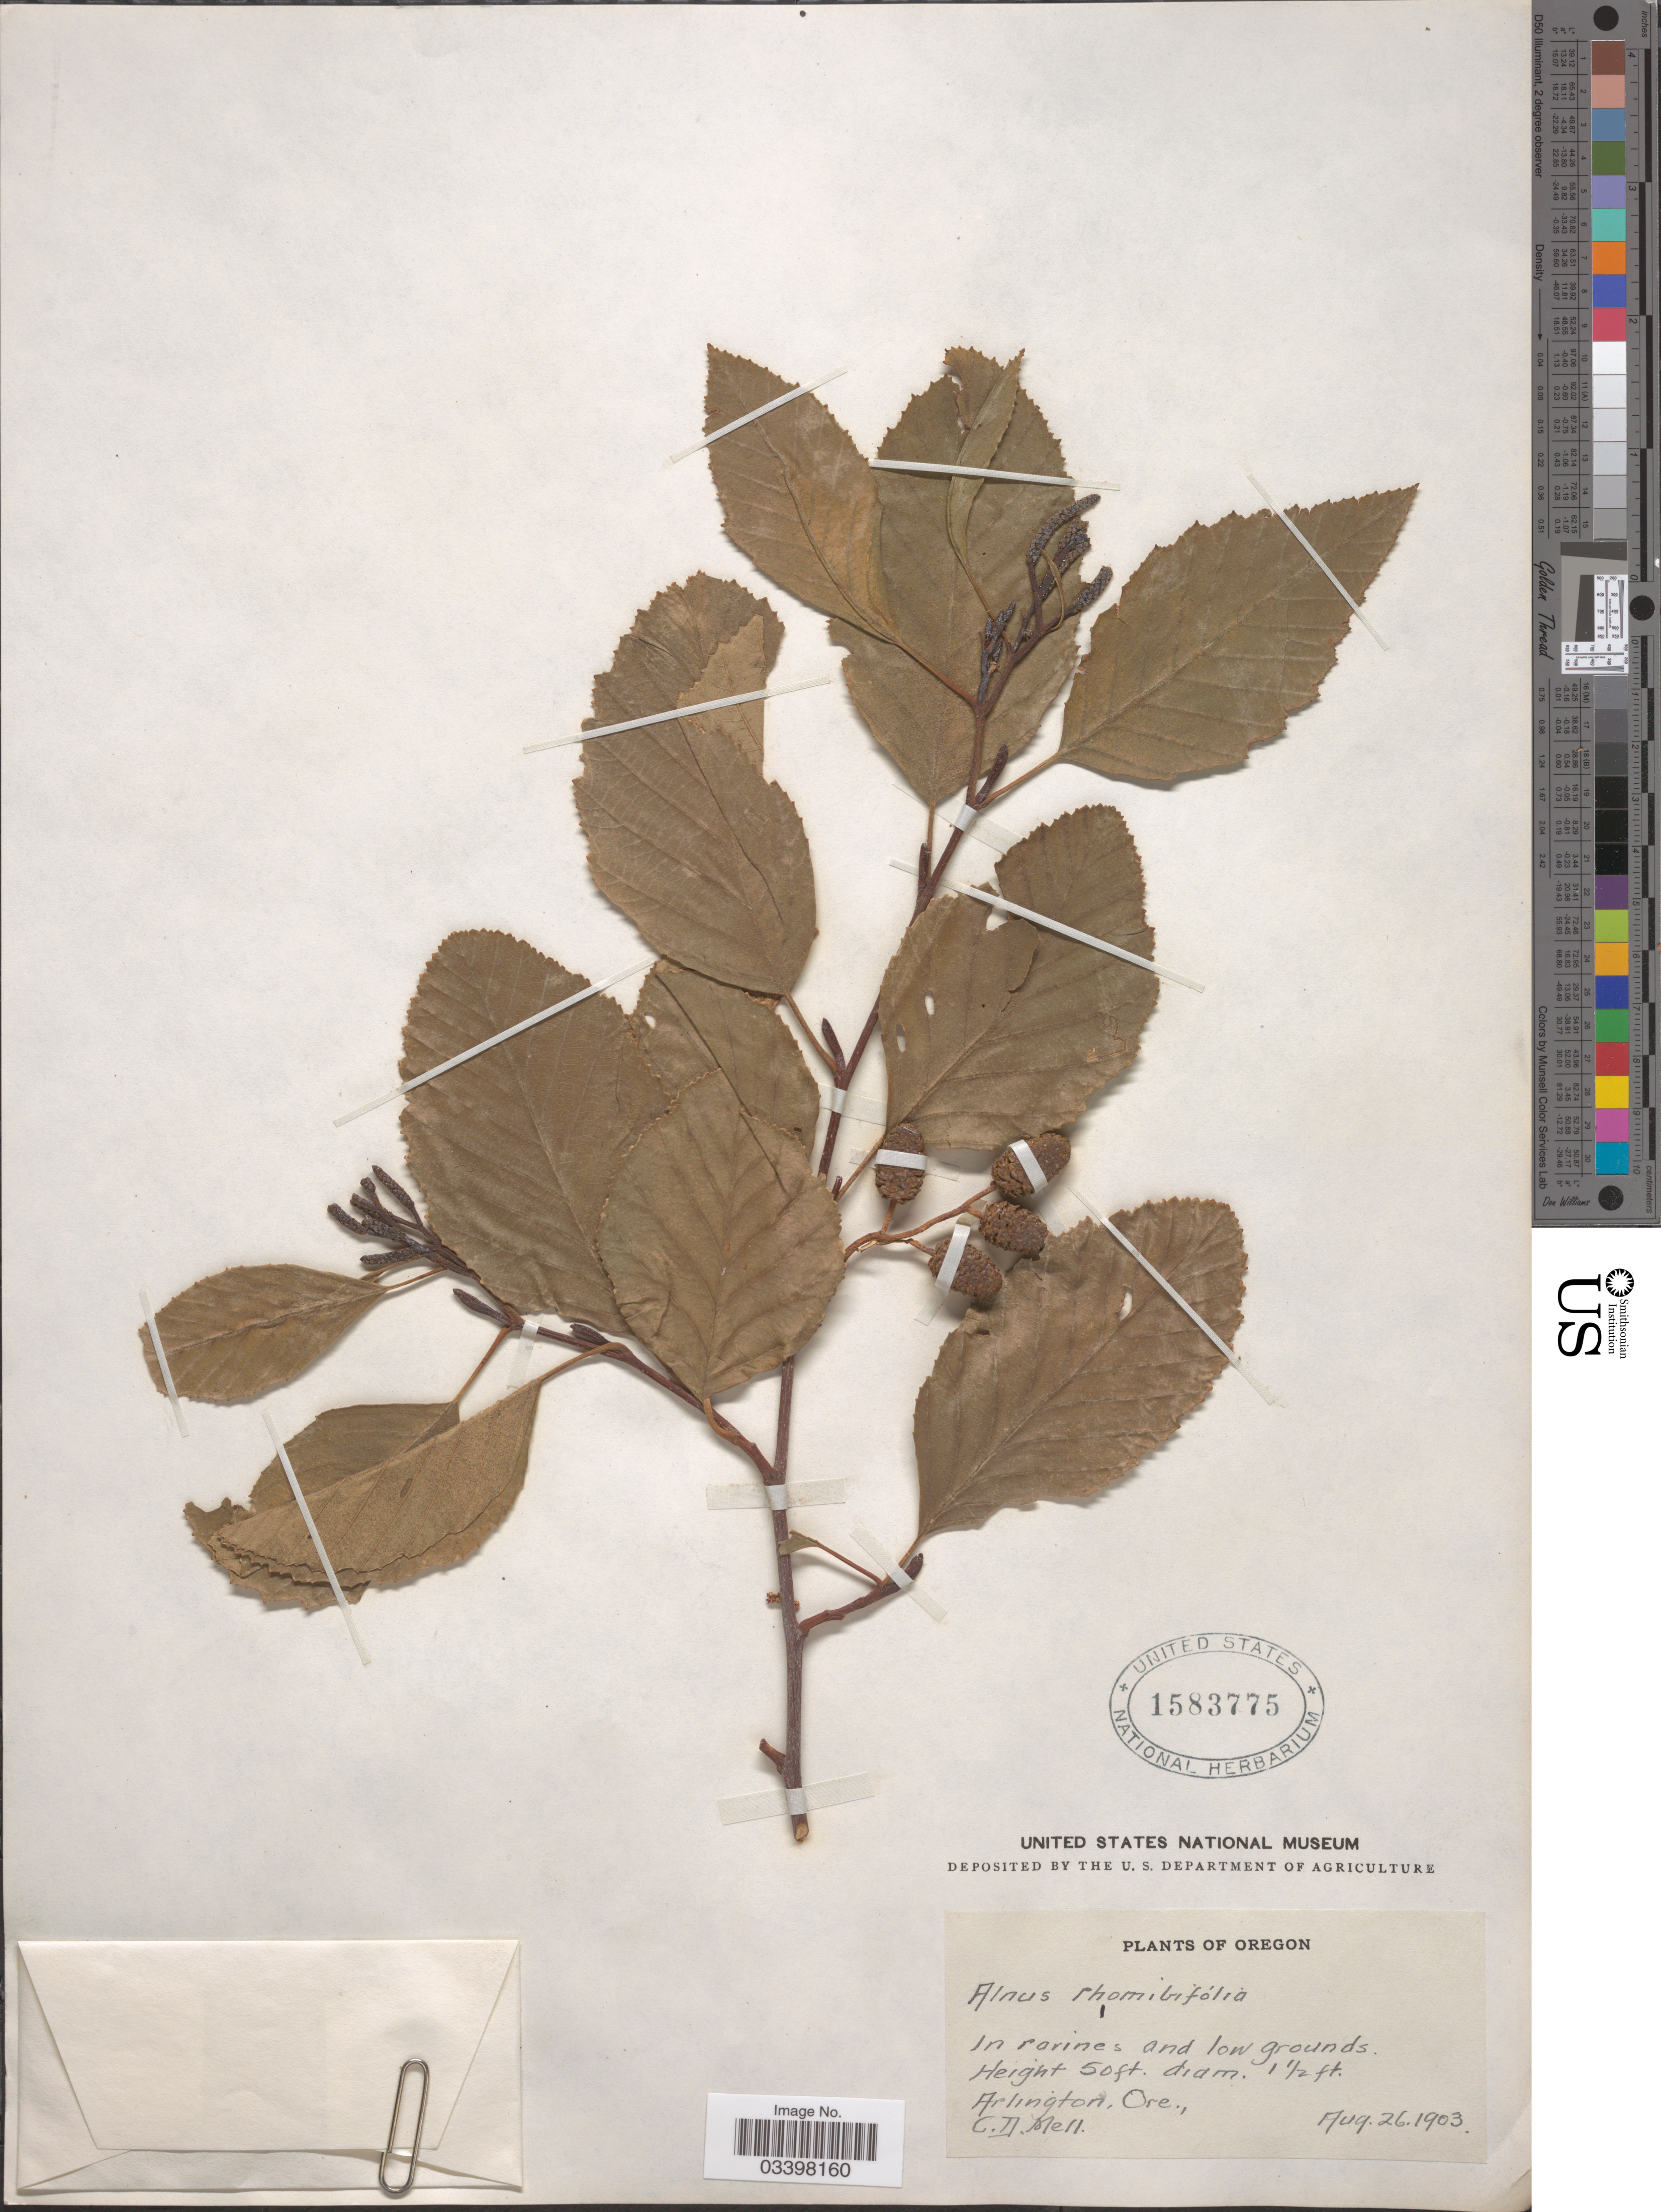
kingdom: Plantae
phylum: Tracheophyta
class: Magnoliopsida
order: Fagales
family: Betulaceae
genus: Alnus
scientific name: Alnus rhombifolia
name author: Nutt.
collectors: C. D. Mell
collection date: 1903-08-26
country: United States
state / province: Oregon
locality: Arlington.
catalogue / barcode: US 1583775